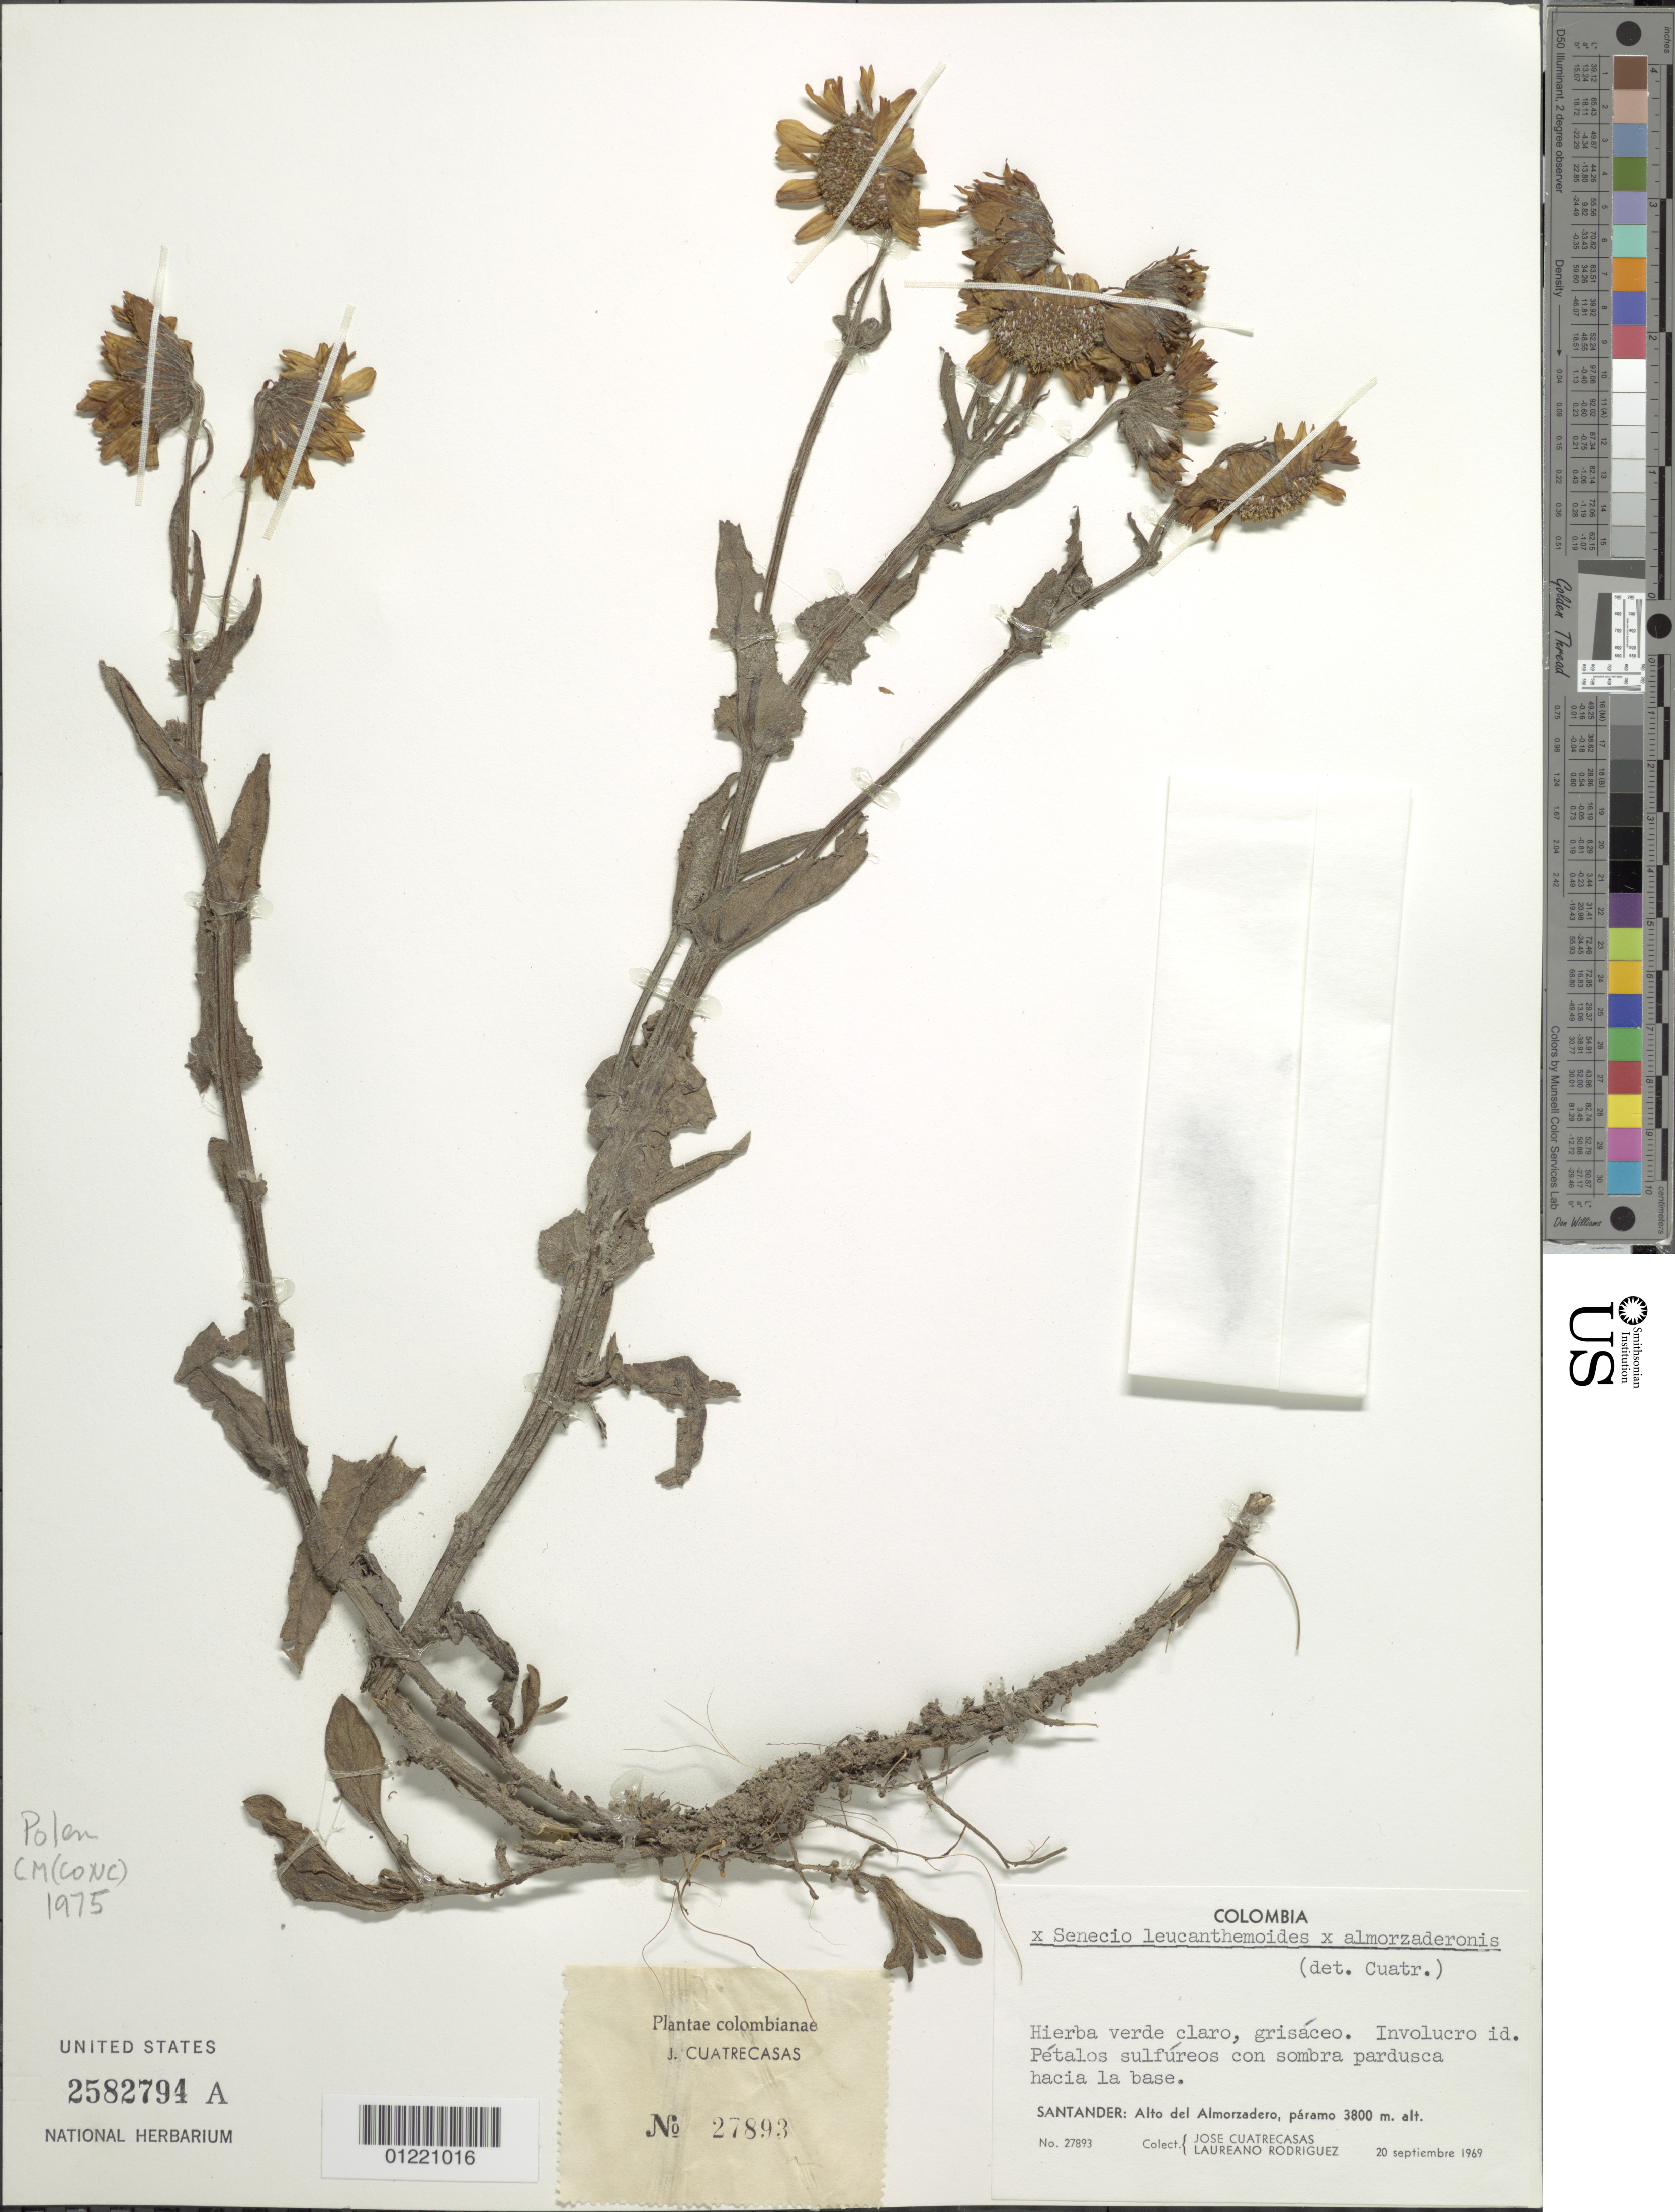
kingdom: Plantae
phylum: Tracheophyta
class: Magnoliopsida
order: Asterales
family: Asteraceae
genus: Senecio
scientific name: Senecio leucanthemioides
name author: Cuatrec.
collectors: J. Cuatrecasas & L. Rodriguez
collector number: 27893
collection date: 1969-09-20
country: Colombia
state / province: Santander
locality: Alto del Almorzadero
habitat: paramo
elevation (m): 3800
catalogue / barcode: US 2582794A